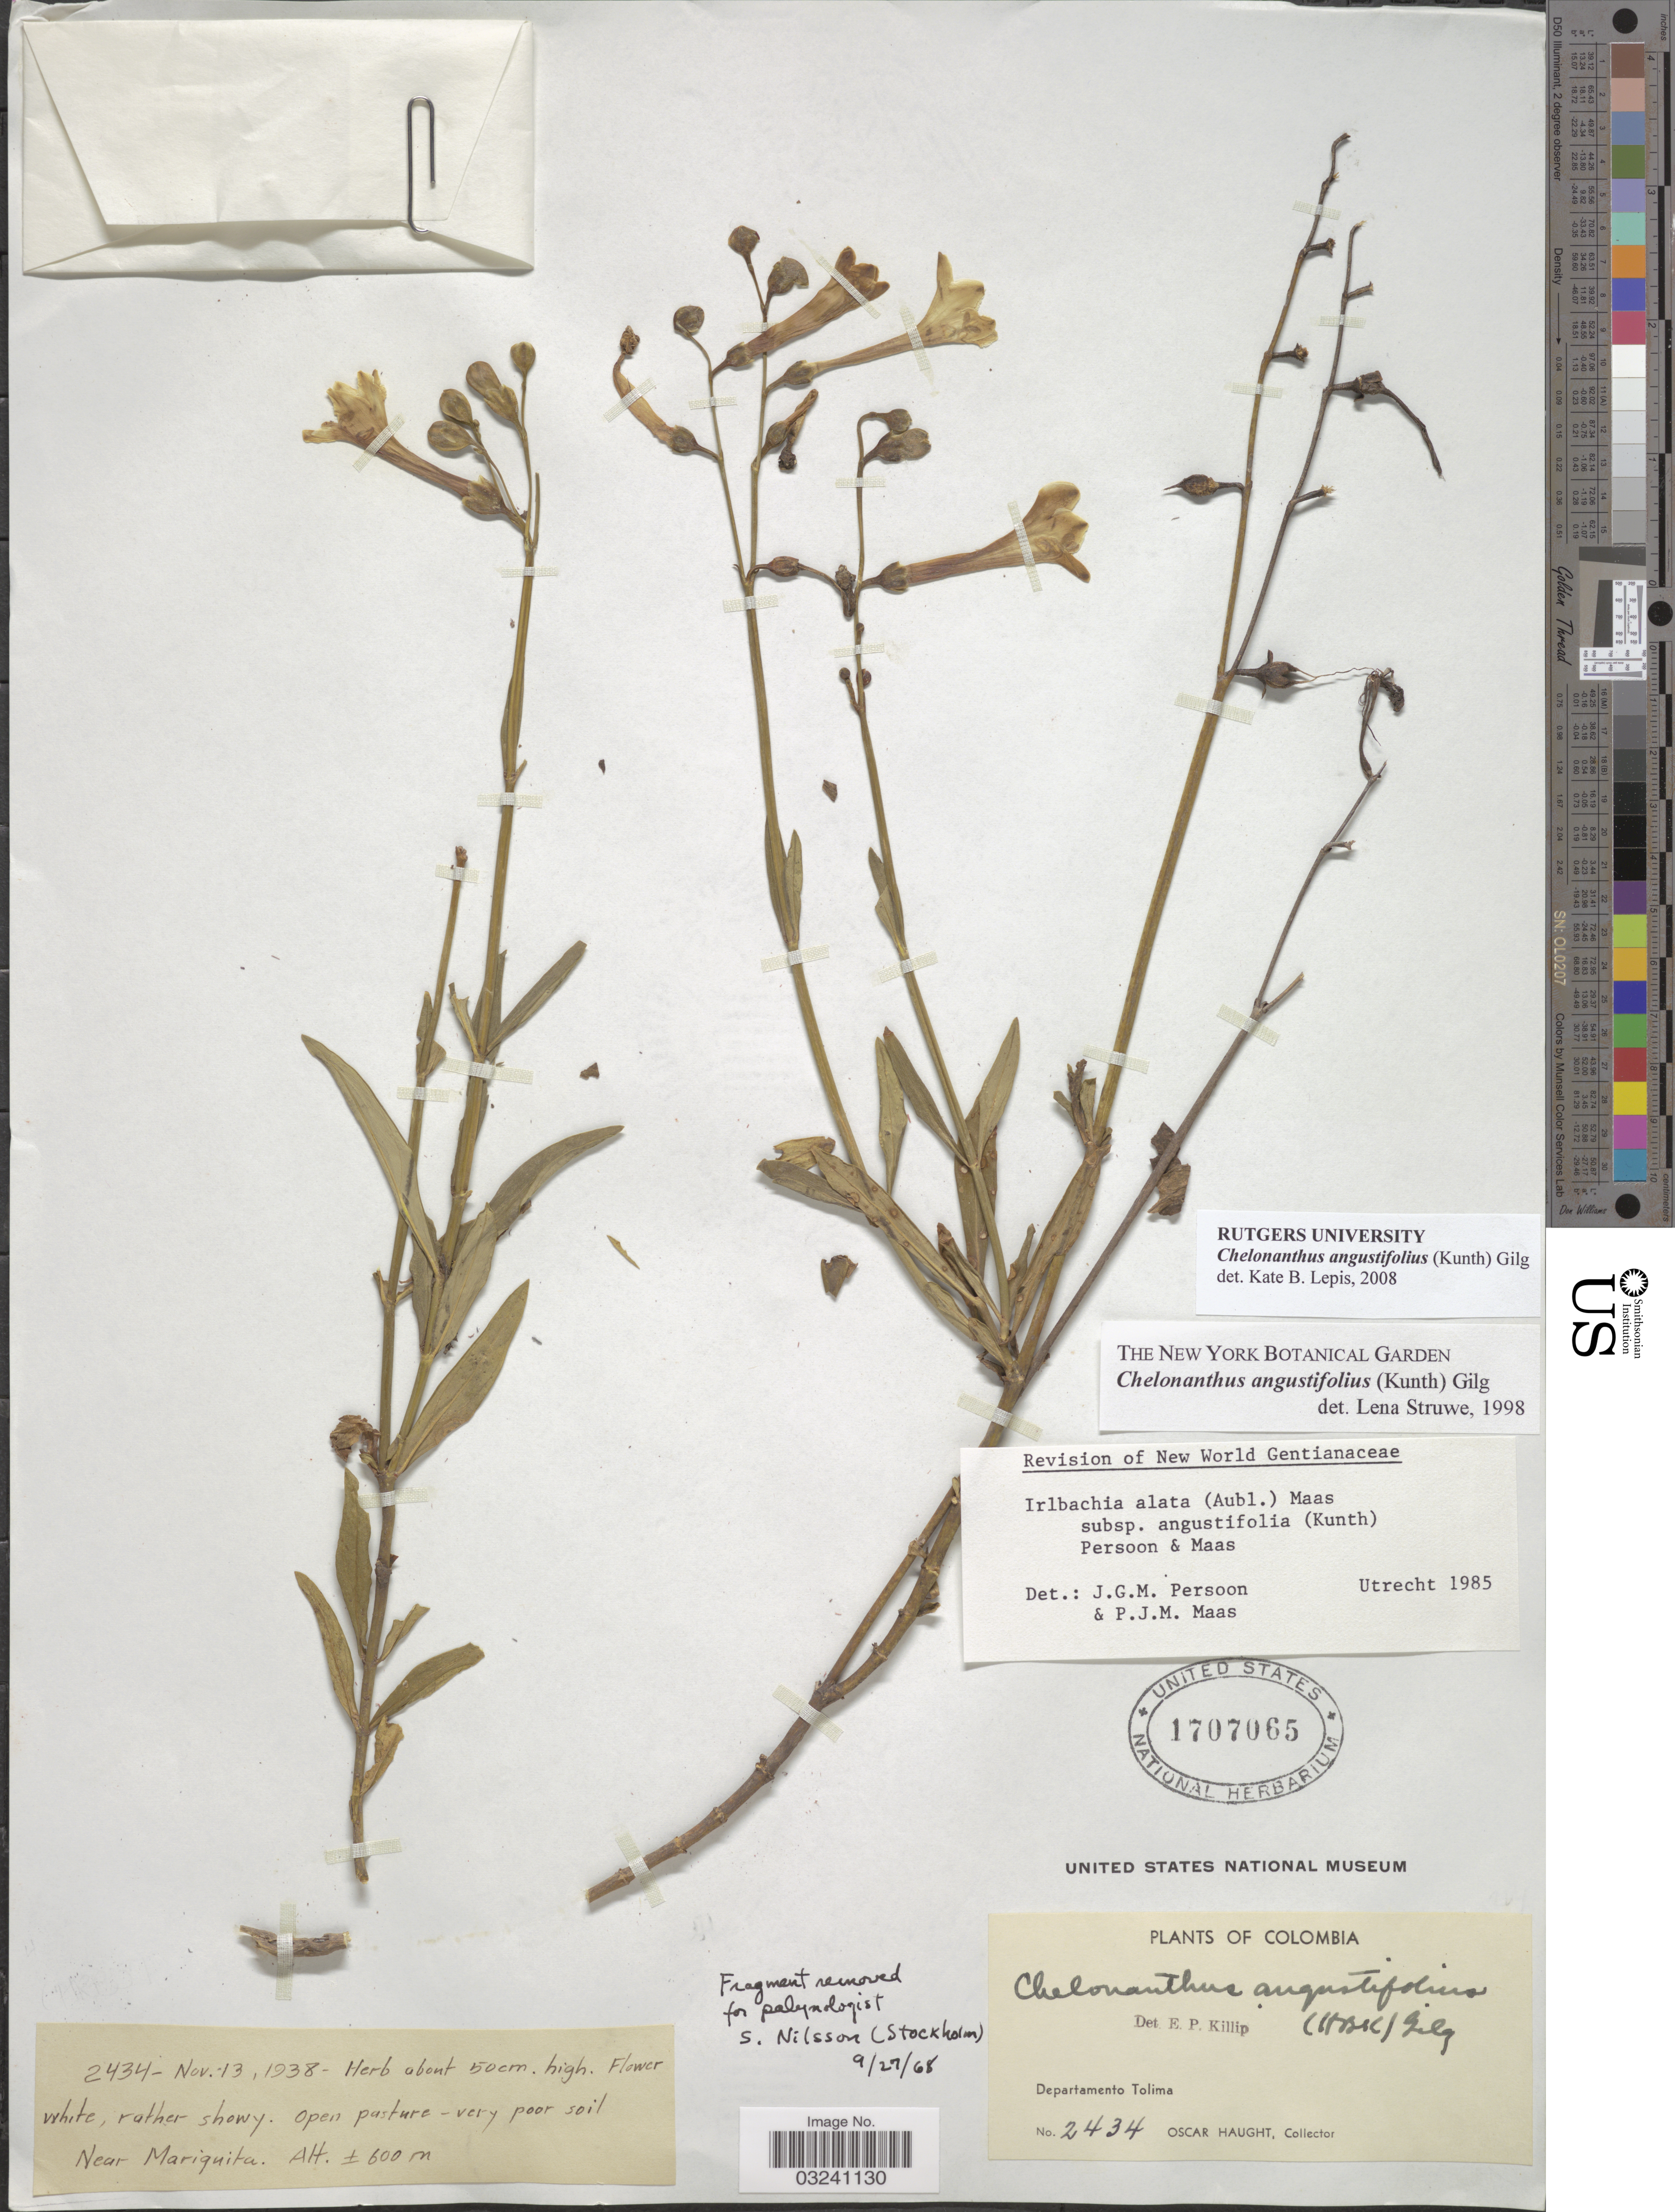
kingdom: Plantae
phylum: Tracheophyta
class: Magnoliopsida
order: Gentianales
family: Gentianaceae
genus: Chelonanthus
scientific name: Chelonanthus angustifolius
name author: (Kunth) Gilg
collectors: O. L. Haught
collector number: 2434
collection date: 1938-11-13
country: Colombia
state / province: Tolima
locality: Near Mariquita. Departamento Tolima.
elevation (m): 600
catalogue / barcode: US 1707065